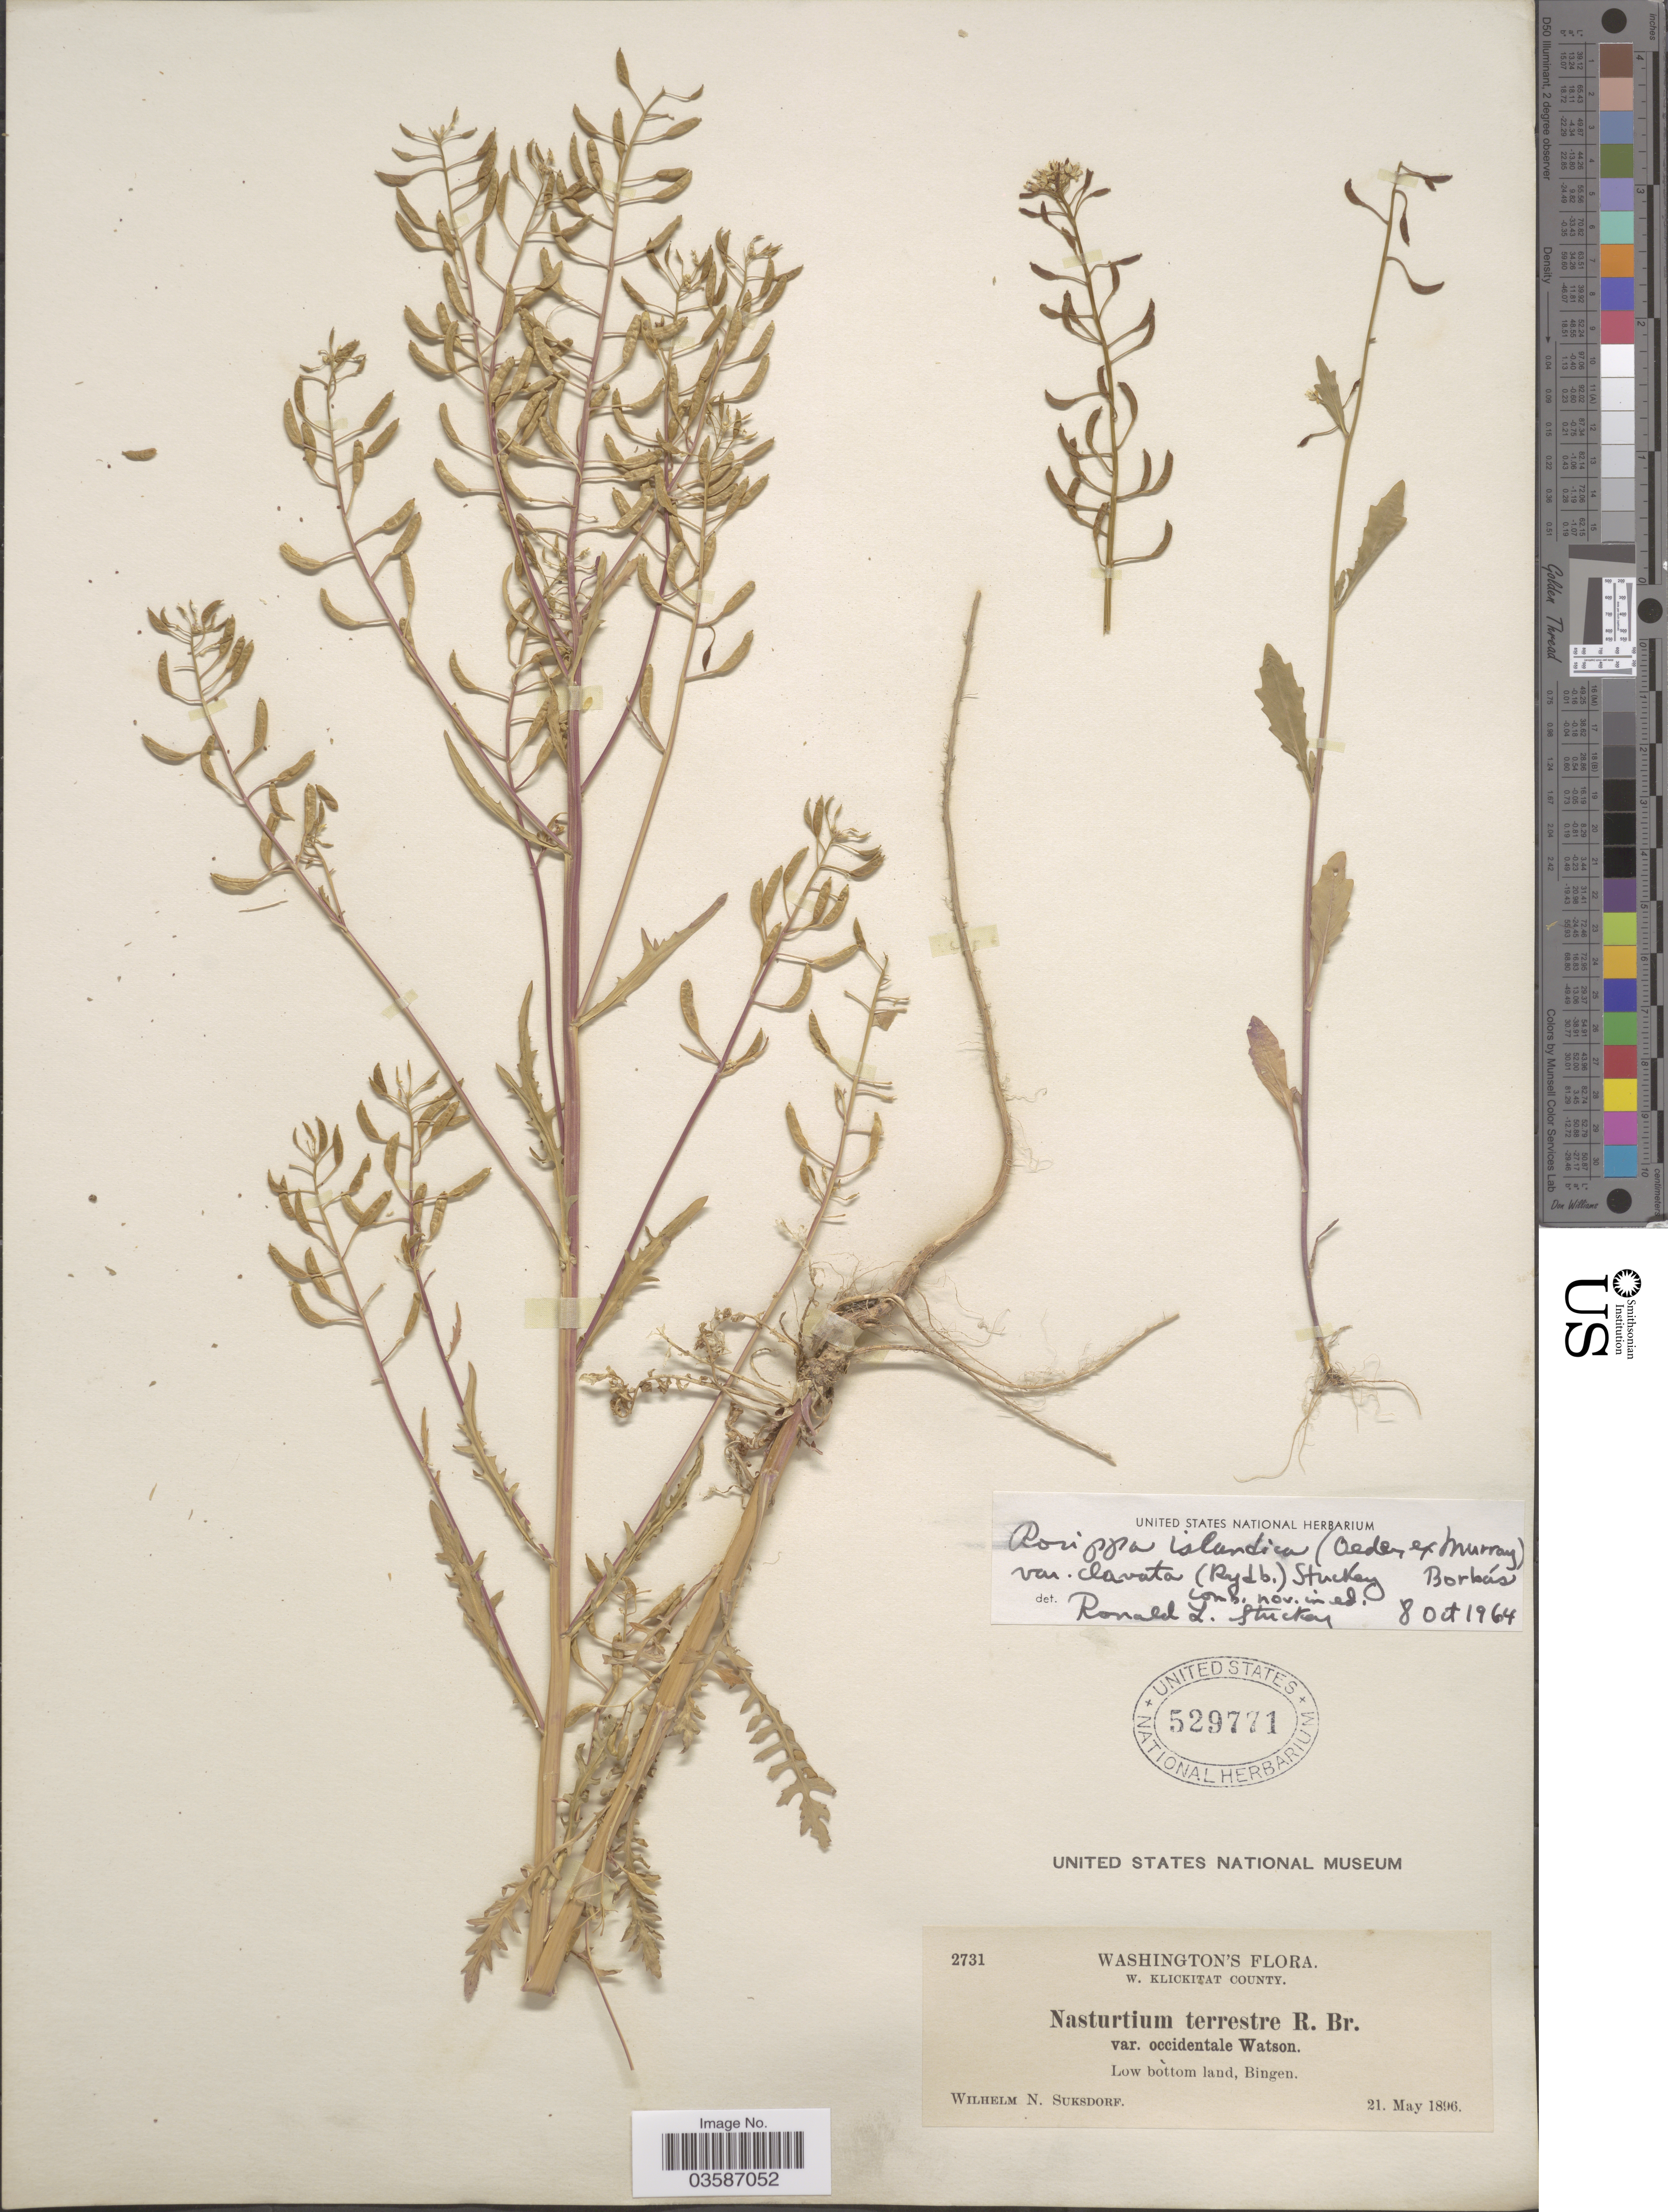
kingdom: Plantae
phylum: Tracheophyta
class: Magnoliopsida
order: Brassicales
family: Brassicaceae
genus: Rorippa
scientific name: Rorippa islandica var. clavata (Rydb.) Stuckey comb. nov., ined. 1965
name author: (Rydb.) Stuckey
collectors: W. N. Suksdorf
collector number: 2731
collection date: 1896-05-21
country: United States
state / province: Washington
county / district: Klickitat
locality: W. Klickitat County. Bingen.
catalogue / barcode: US 529771